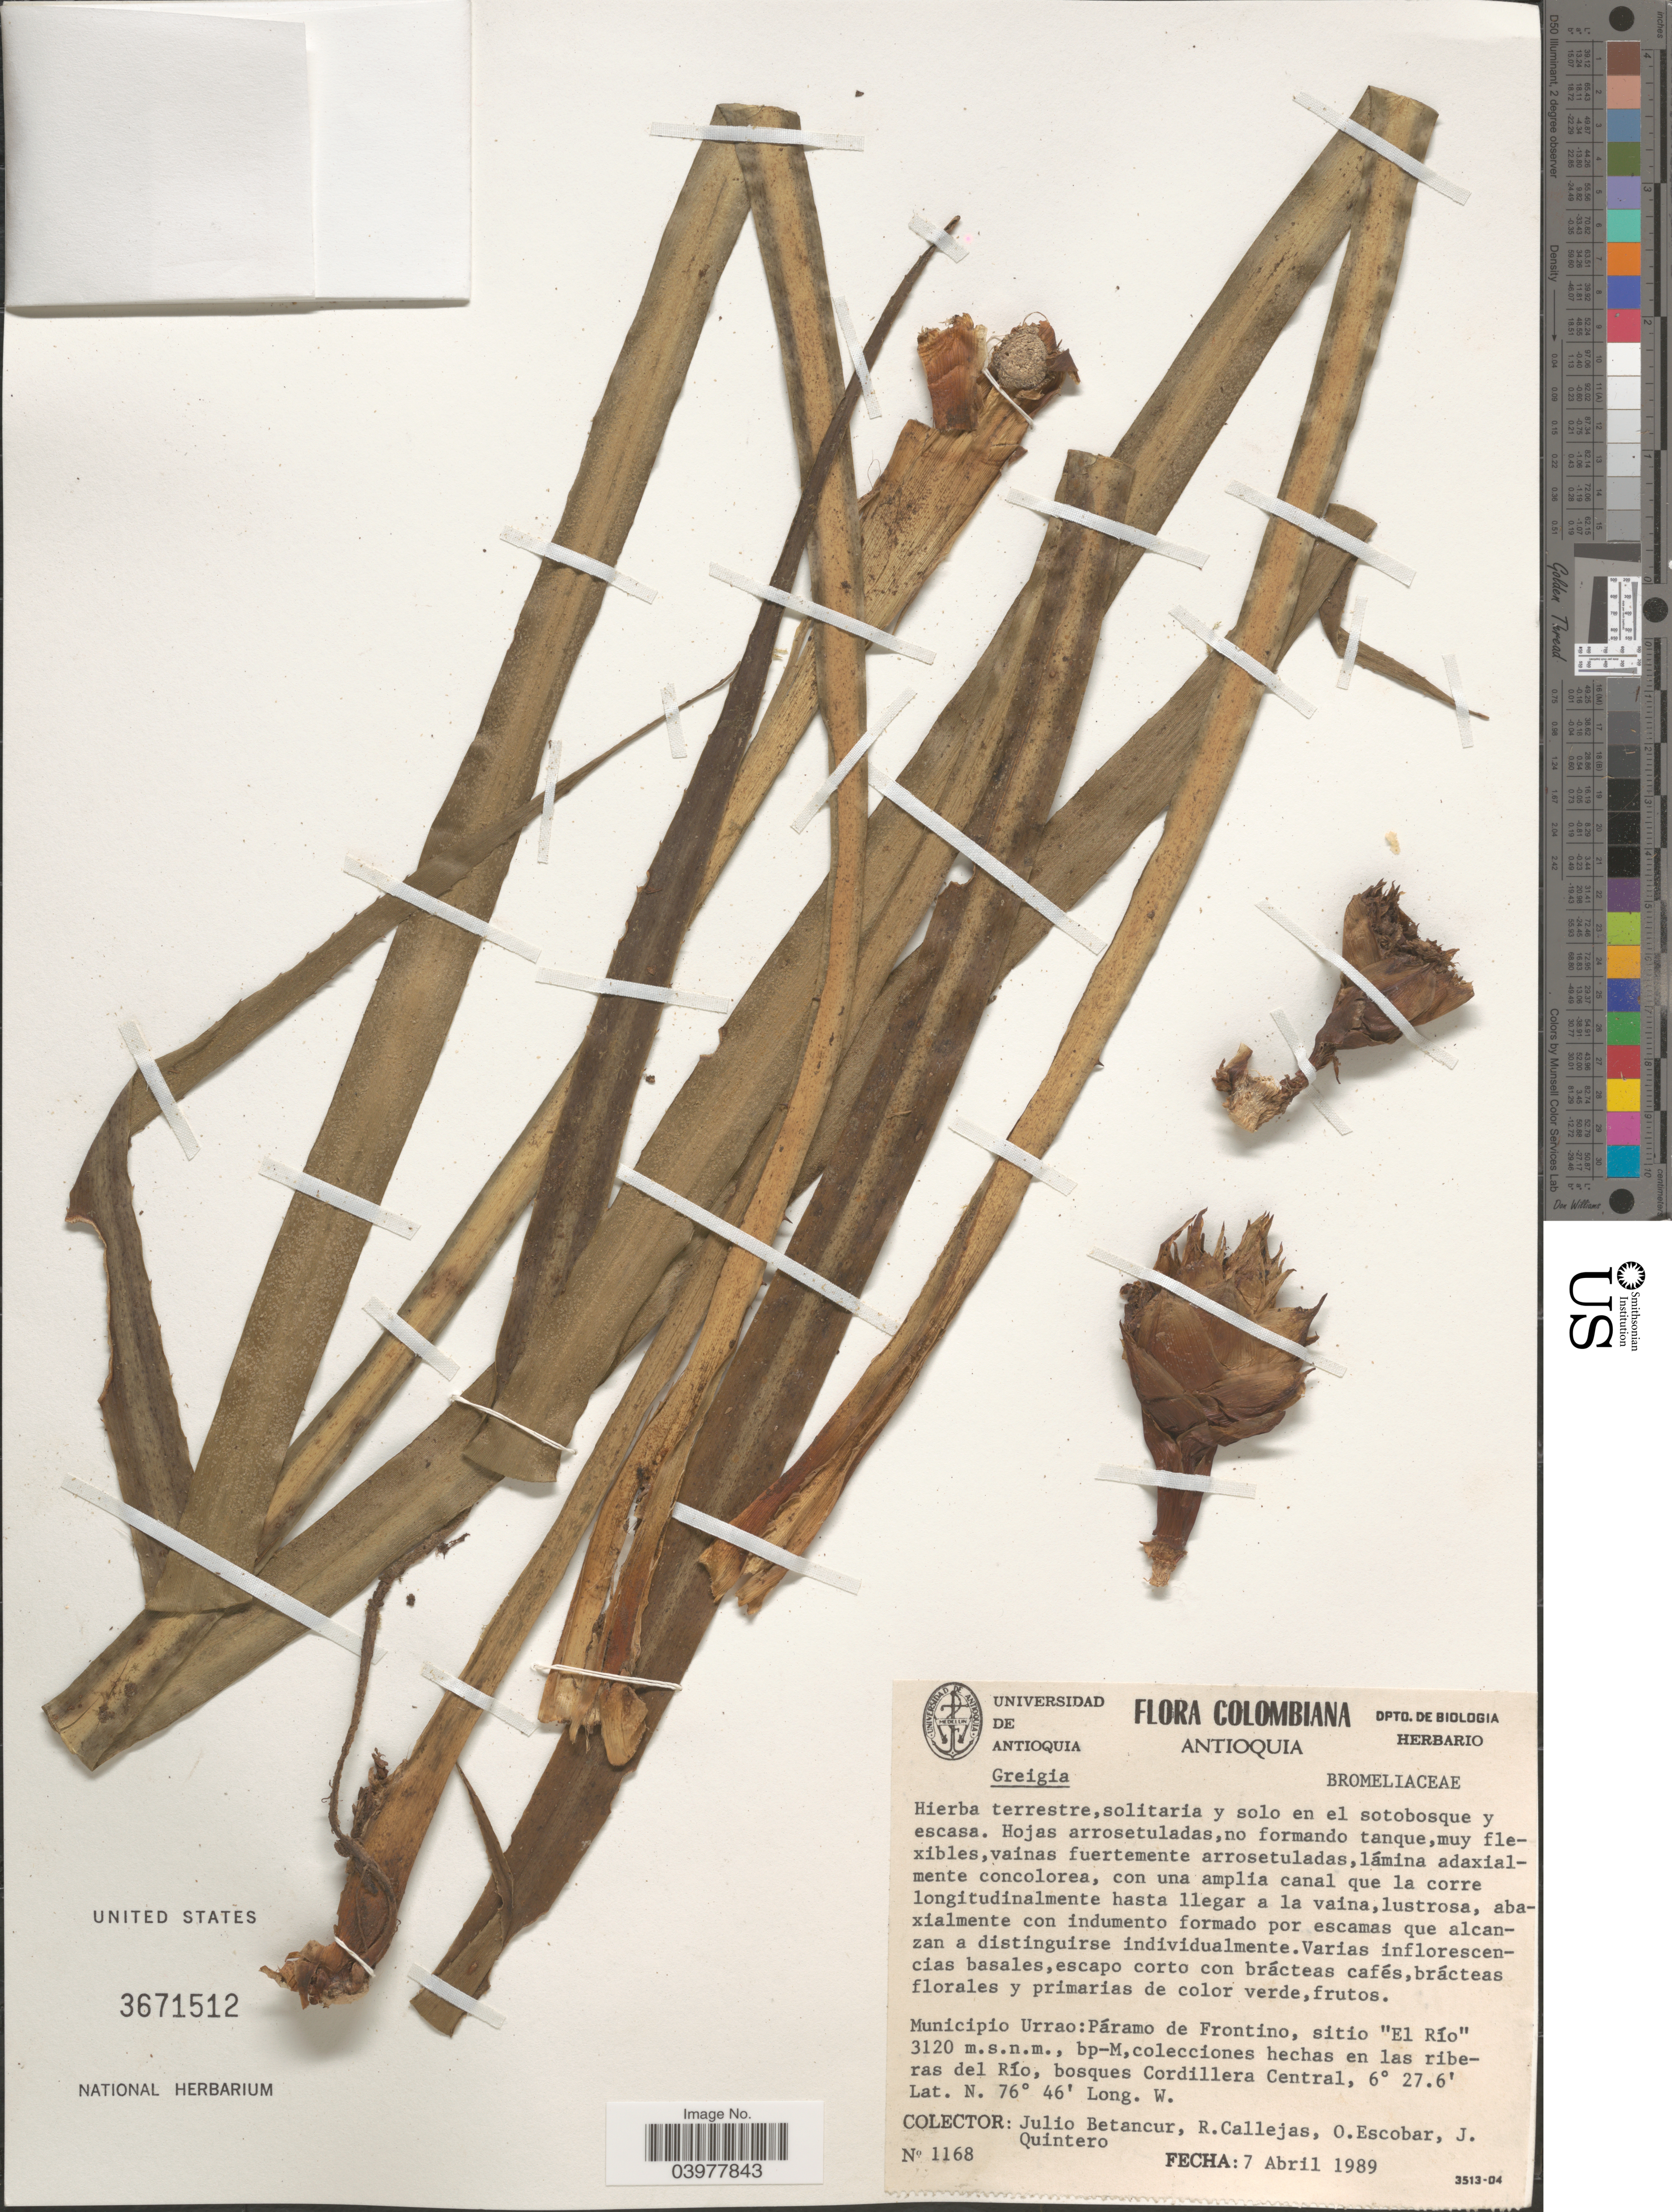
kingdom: Plantae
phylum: Tracheophyta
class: Liliopsida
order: Poales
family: Bromeliaceae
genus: Greigia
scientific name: Greigia collina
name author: L.B. Sm.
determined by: Aguirre-Santoro, Julian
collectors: J. Betancur, R. Callejas, O. Escobar & J. Quintero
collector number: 1168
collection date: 1989-04-07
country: Colombia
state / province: Antioquia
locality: Municipio Urrao: Páramo de Frontino, sitio "El Río", hechas en las riberas del Río, bosques Cordillera Central.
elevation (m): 3120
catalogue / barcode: US 3671512